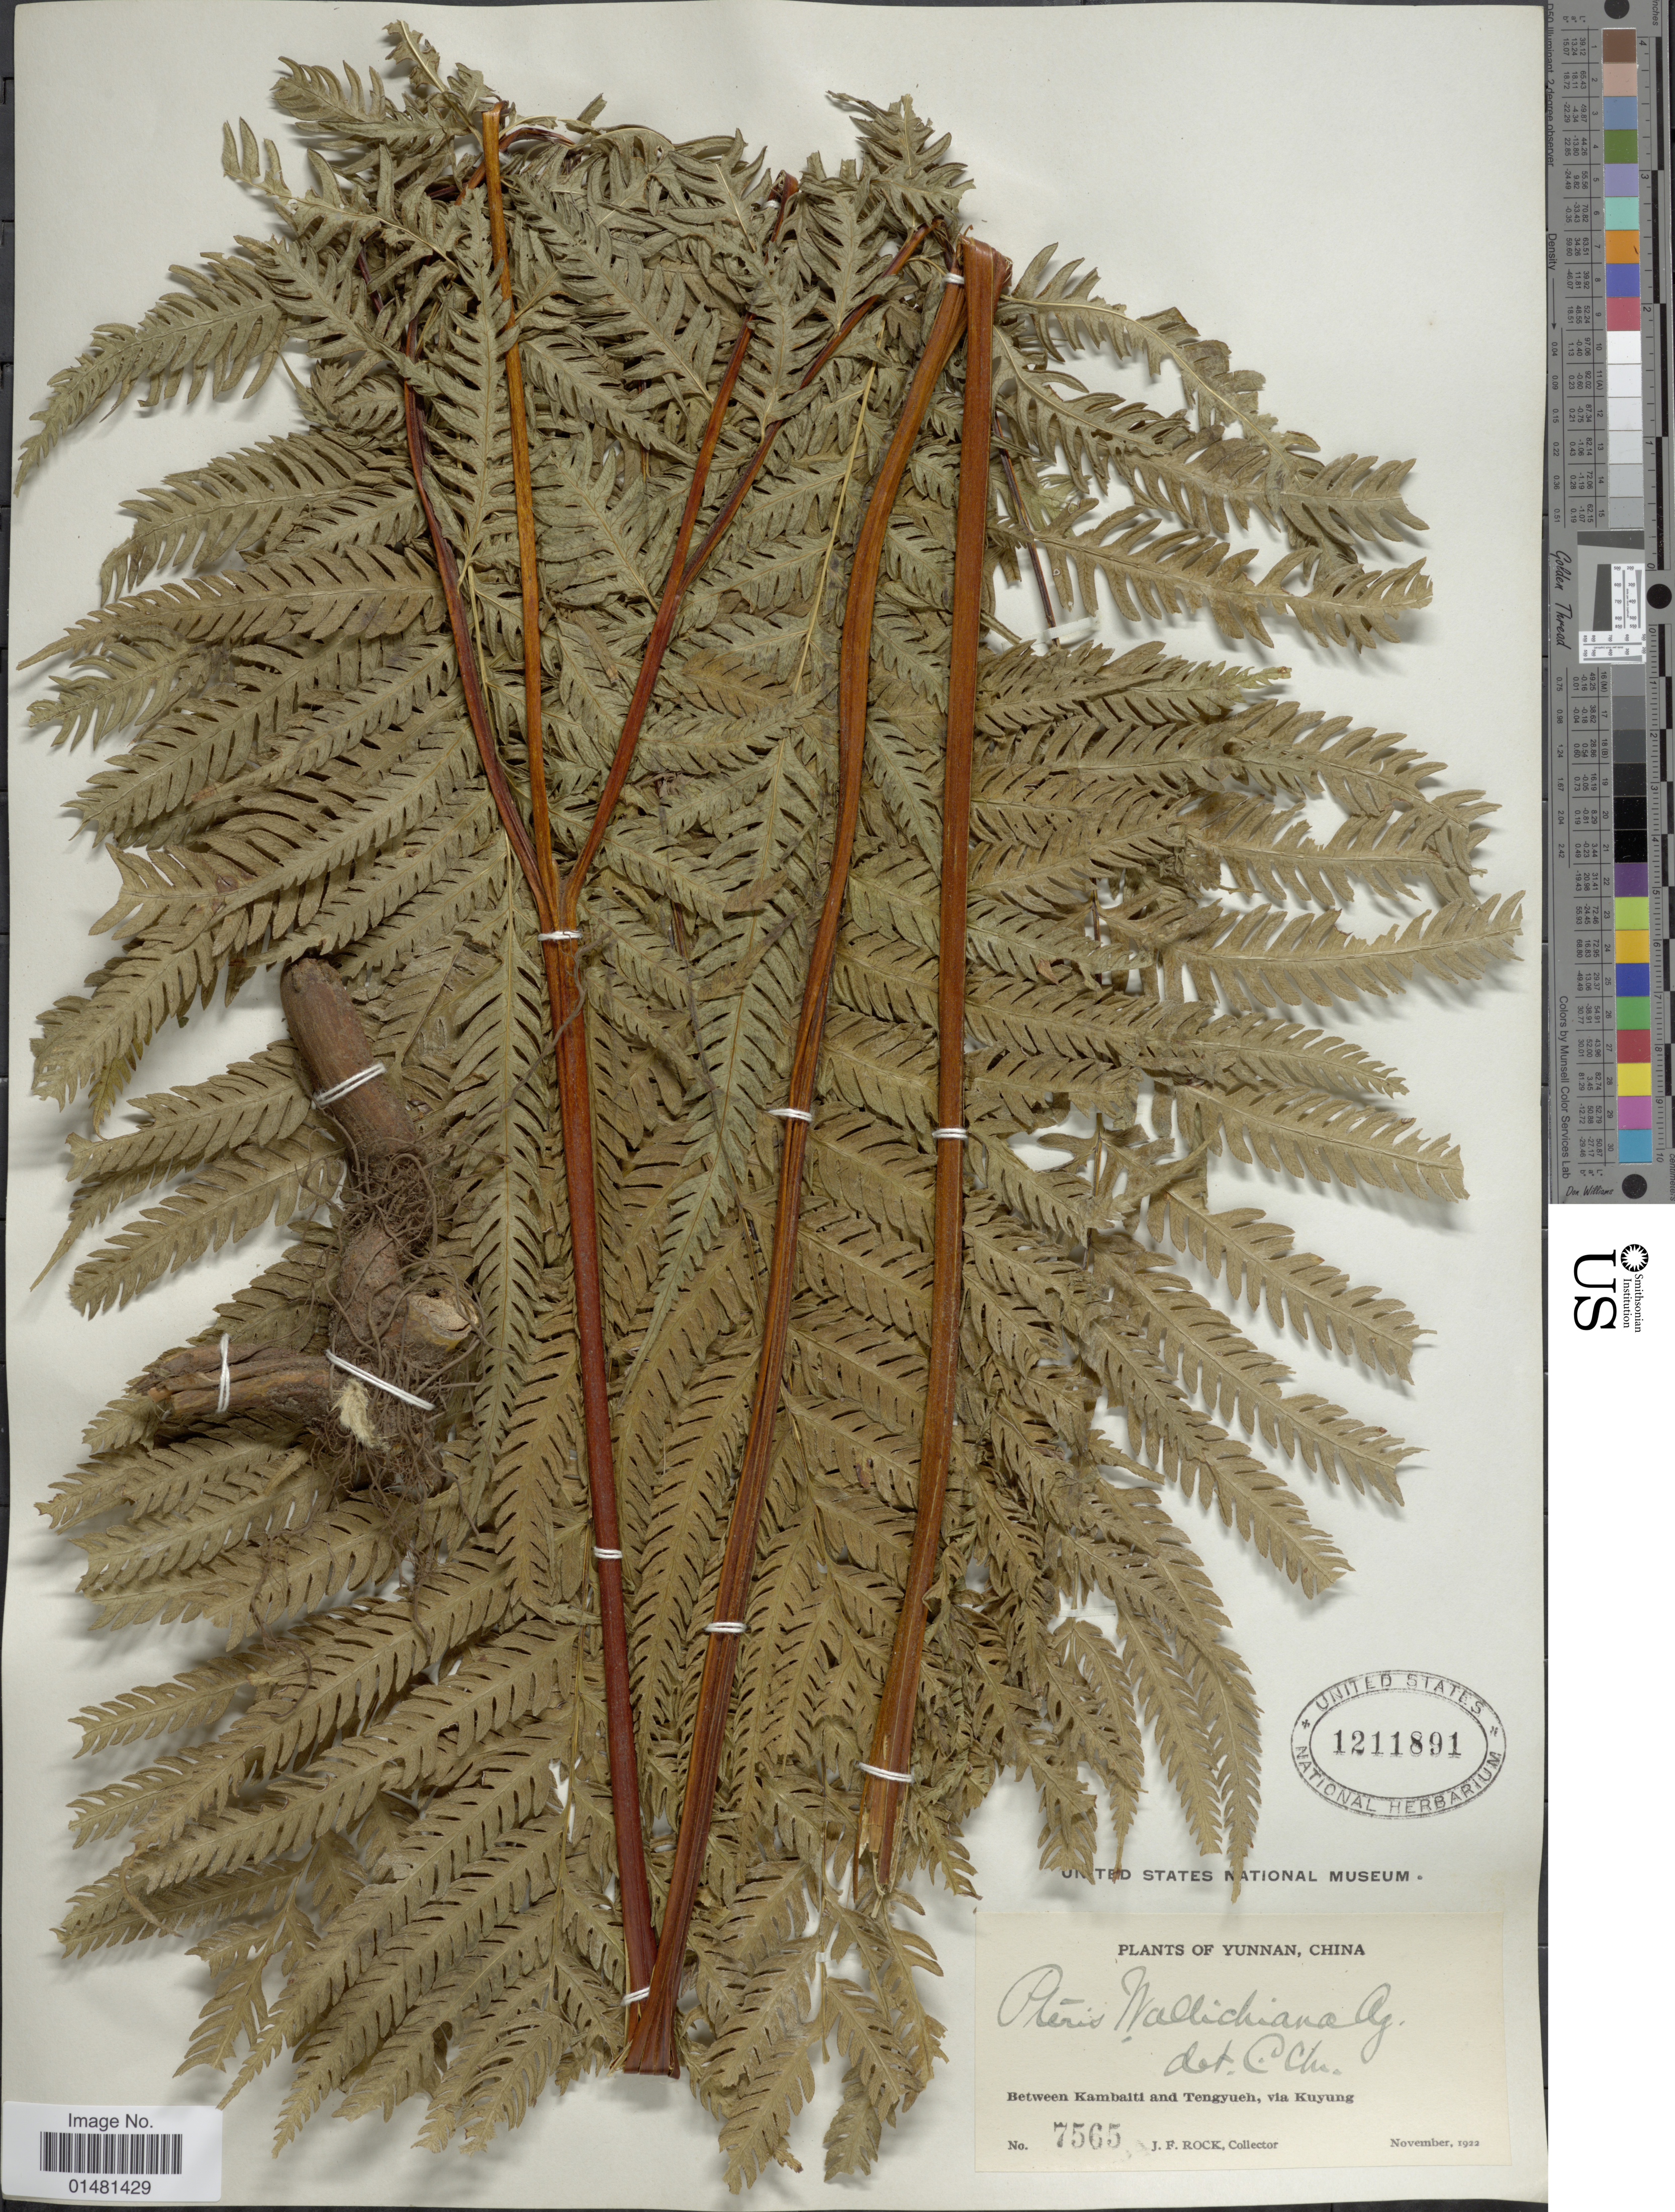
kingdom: Plantae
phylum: Tracheophyta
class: Polypodiopsida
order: Polypodiales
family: Pteridaceae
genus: Pteris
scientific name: Pteris wallichiana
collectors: J. Rock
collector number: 7565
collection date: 1922-11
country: China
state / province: Yunnan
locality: Between Kambalti and Tengyueh, via Kuyung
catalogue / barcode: US 1211891